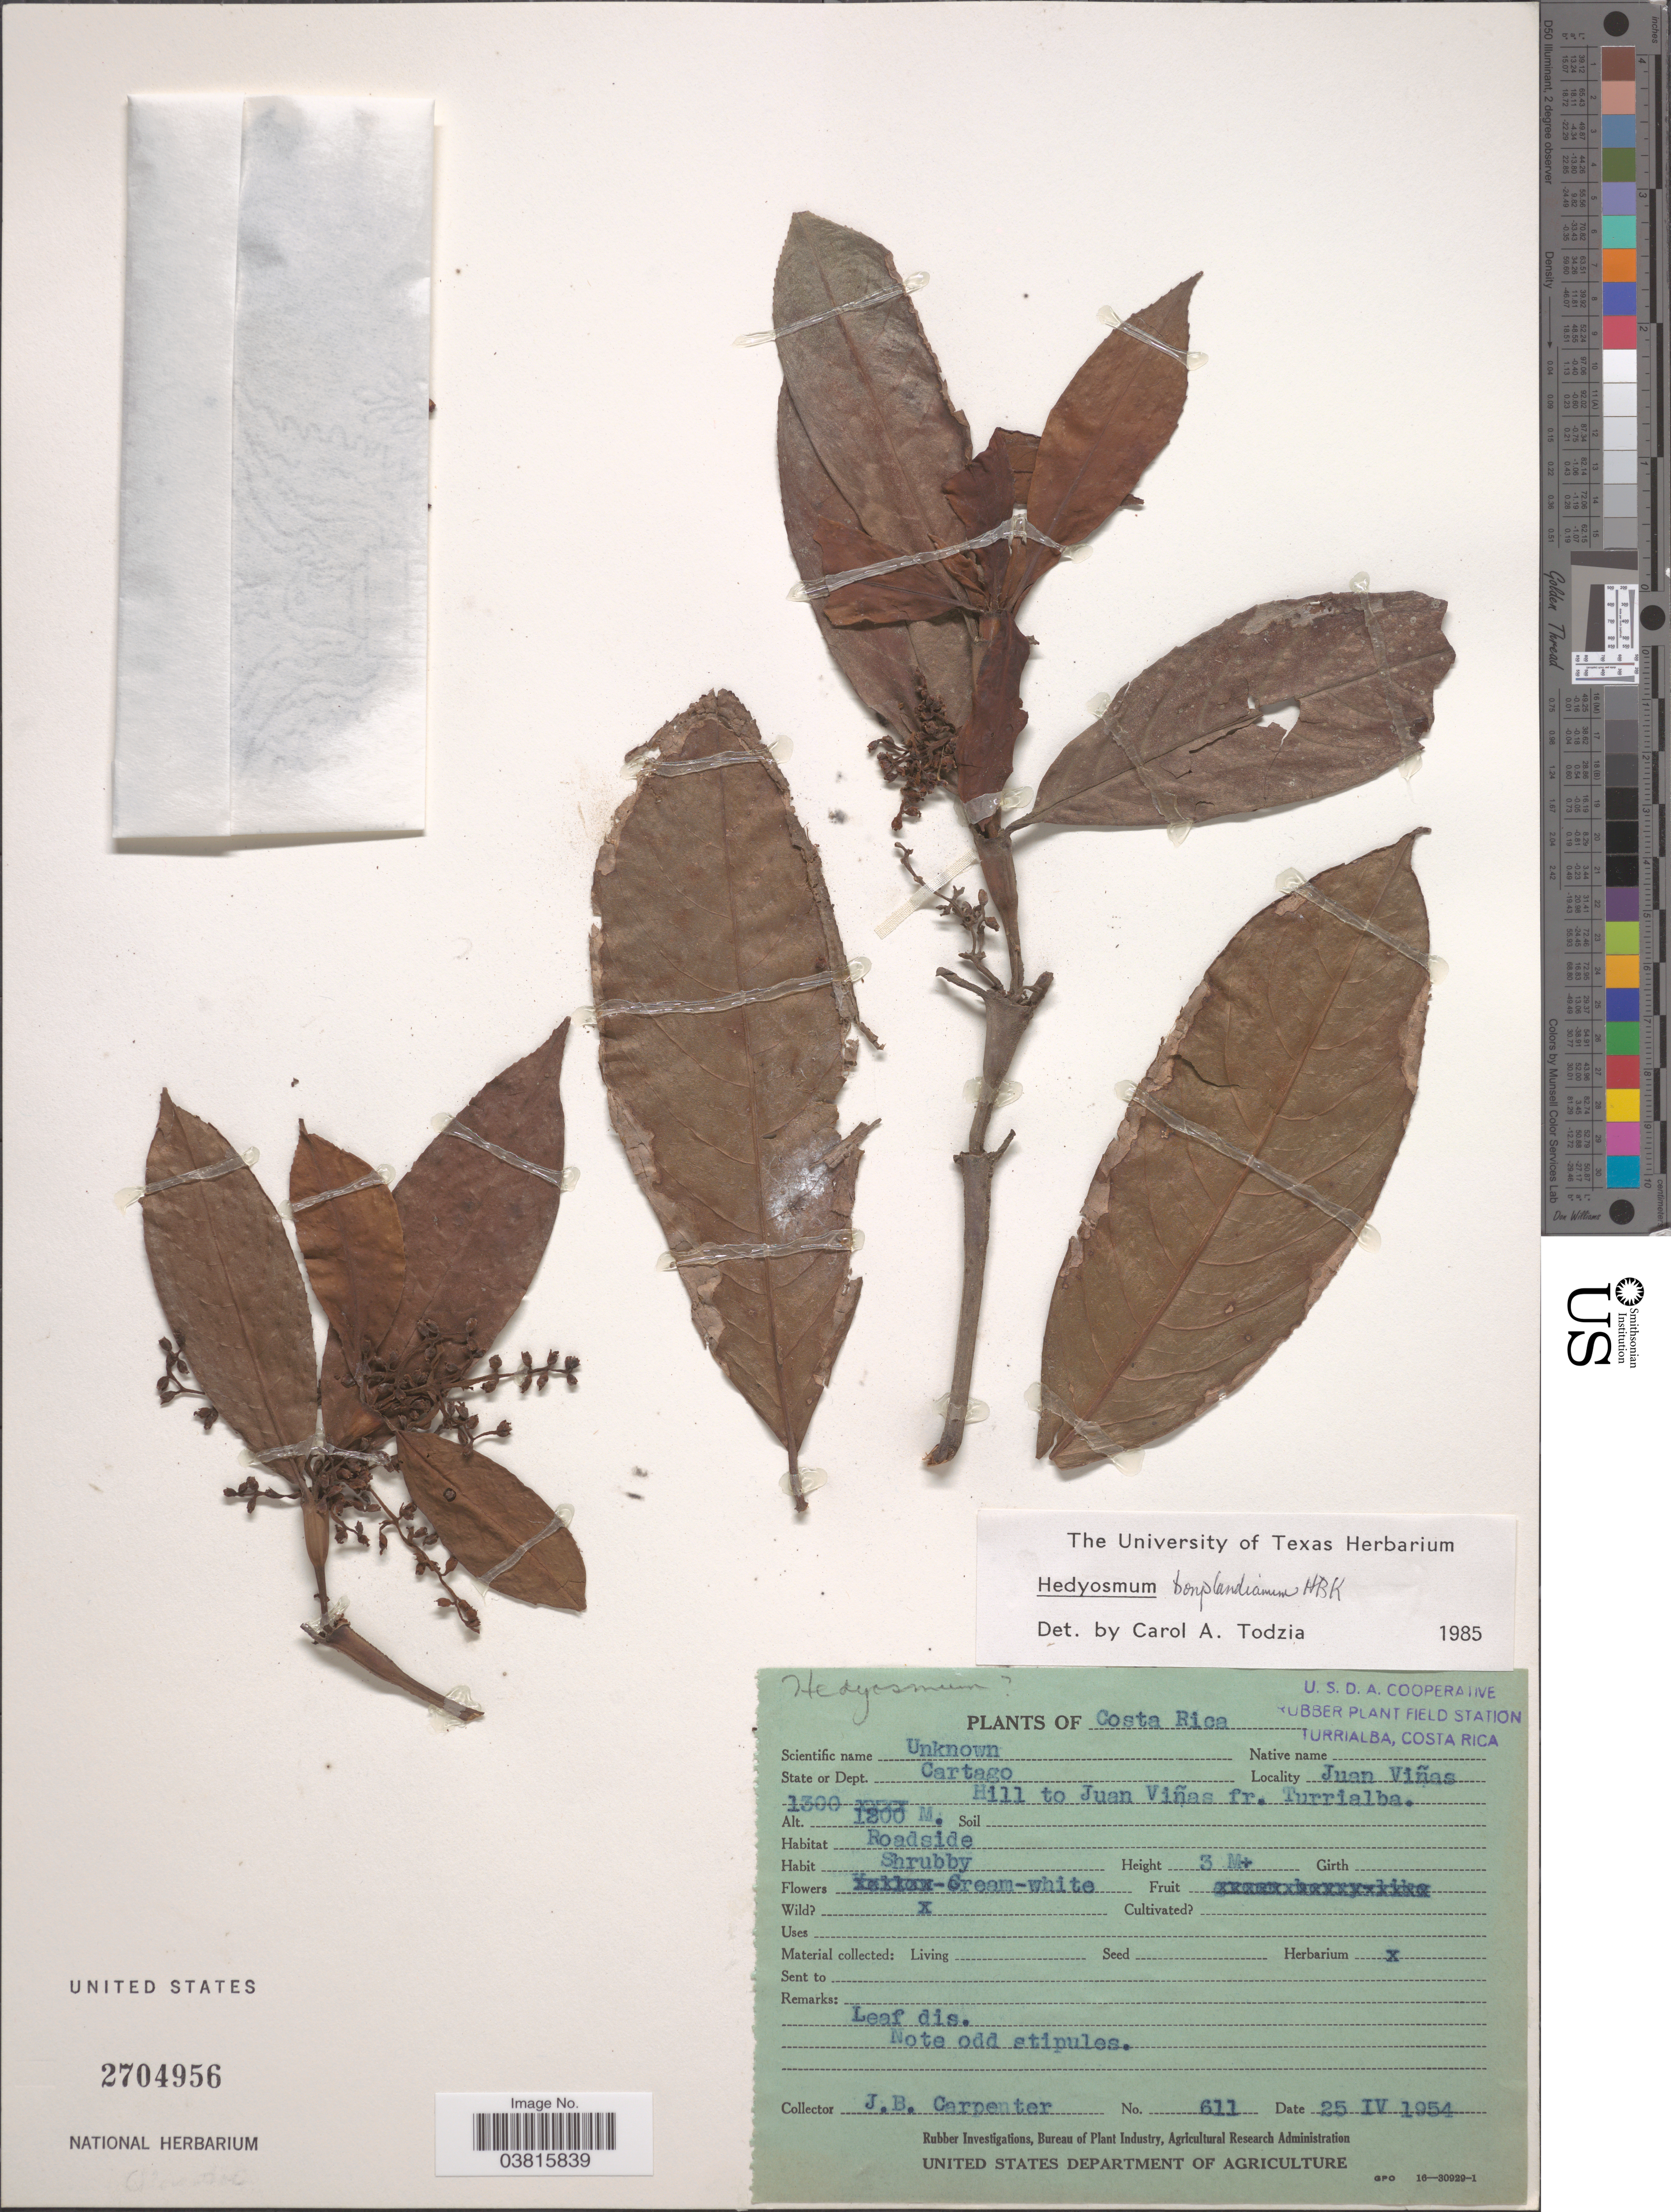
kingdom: Plantae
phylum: Tracheophyta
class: Magnoliopsida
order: Chloranthales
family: Chloranthaceae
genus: Hedyosmum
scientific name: Hedyosmum bonplandianum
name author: Kunth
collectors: J. Carpenter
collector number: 611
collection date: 1954-04-25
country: Costa Rica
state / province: Cartago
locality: Juan Viñas. Hill to Juan Viñas fr. Turrialba.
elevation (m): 1300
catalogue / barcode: US 2704956